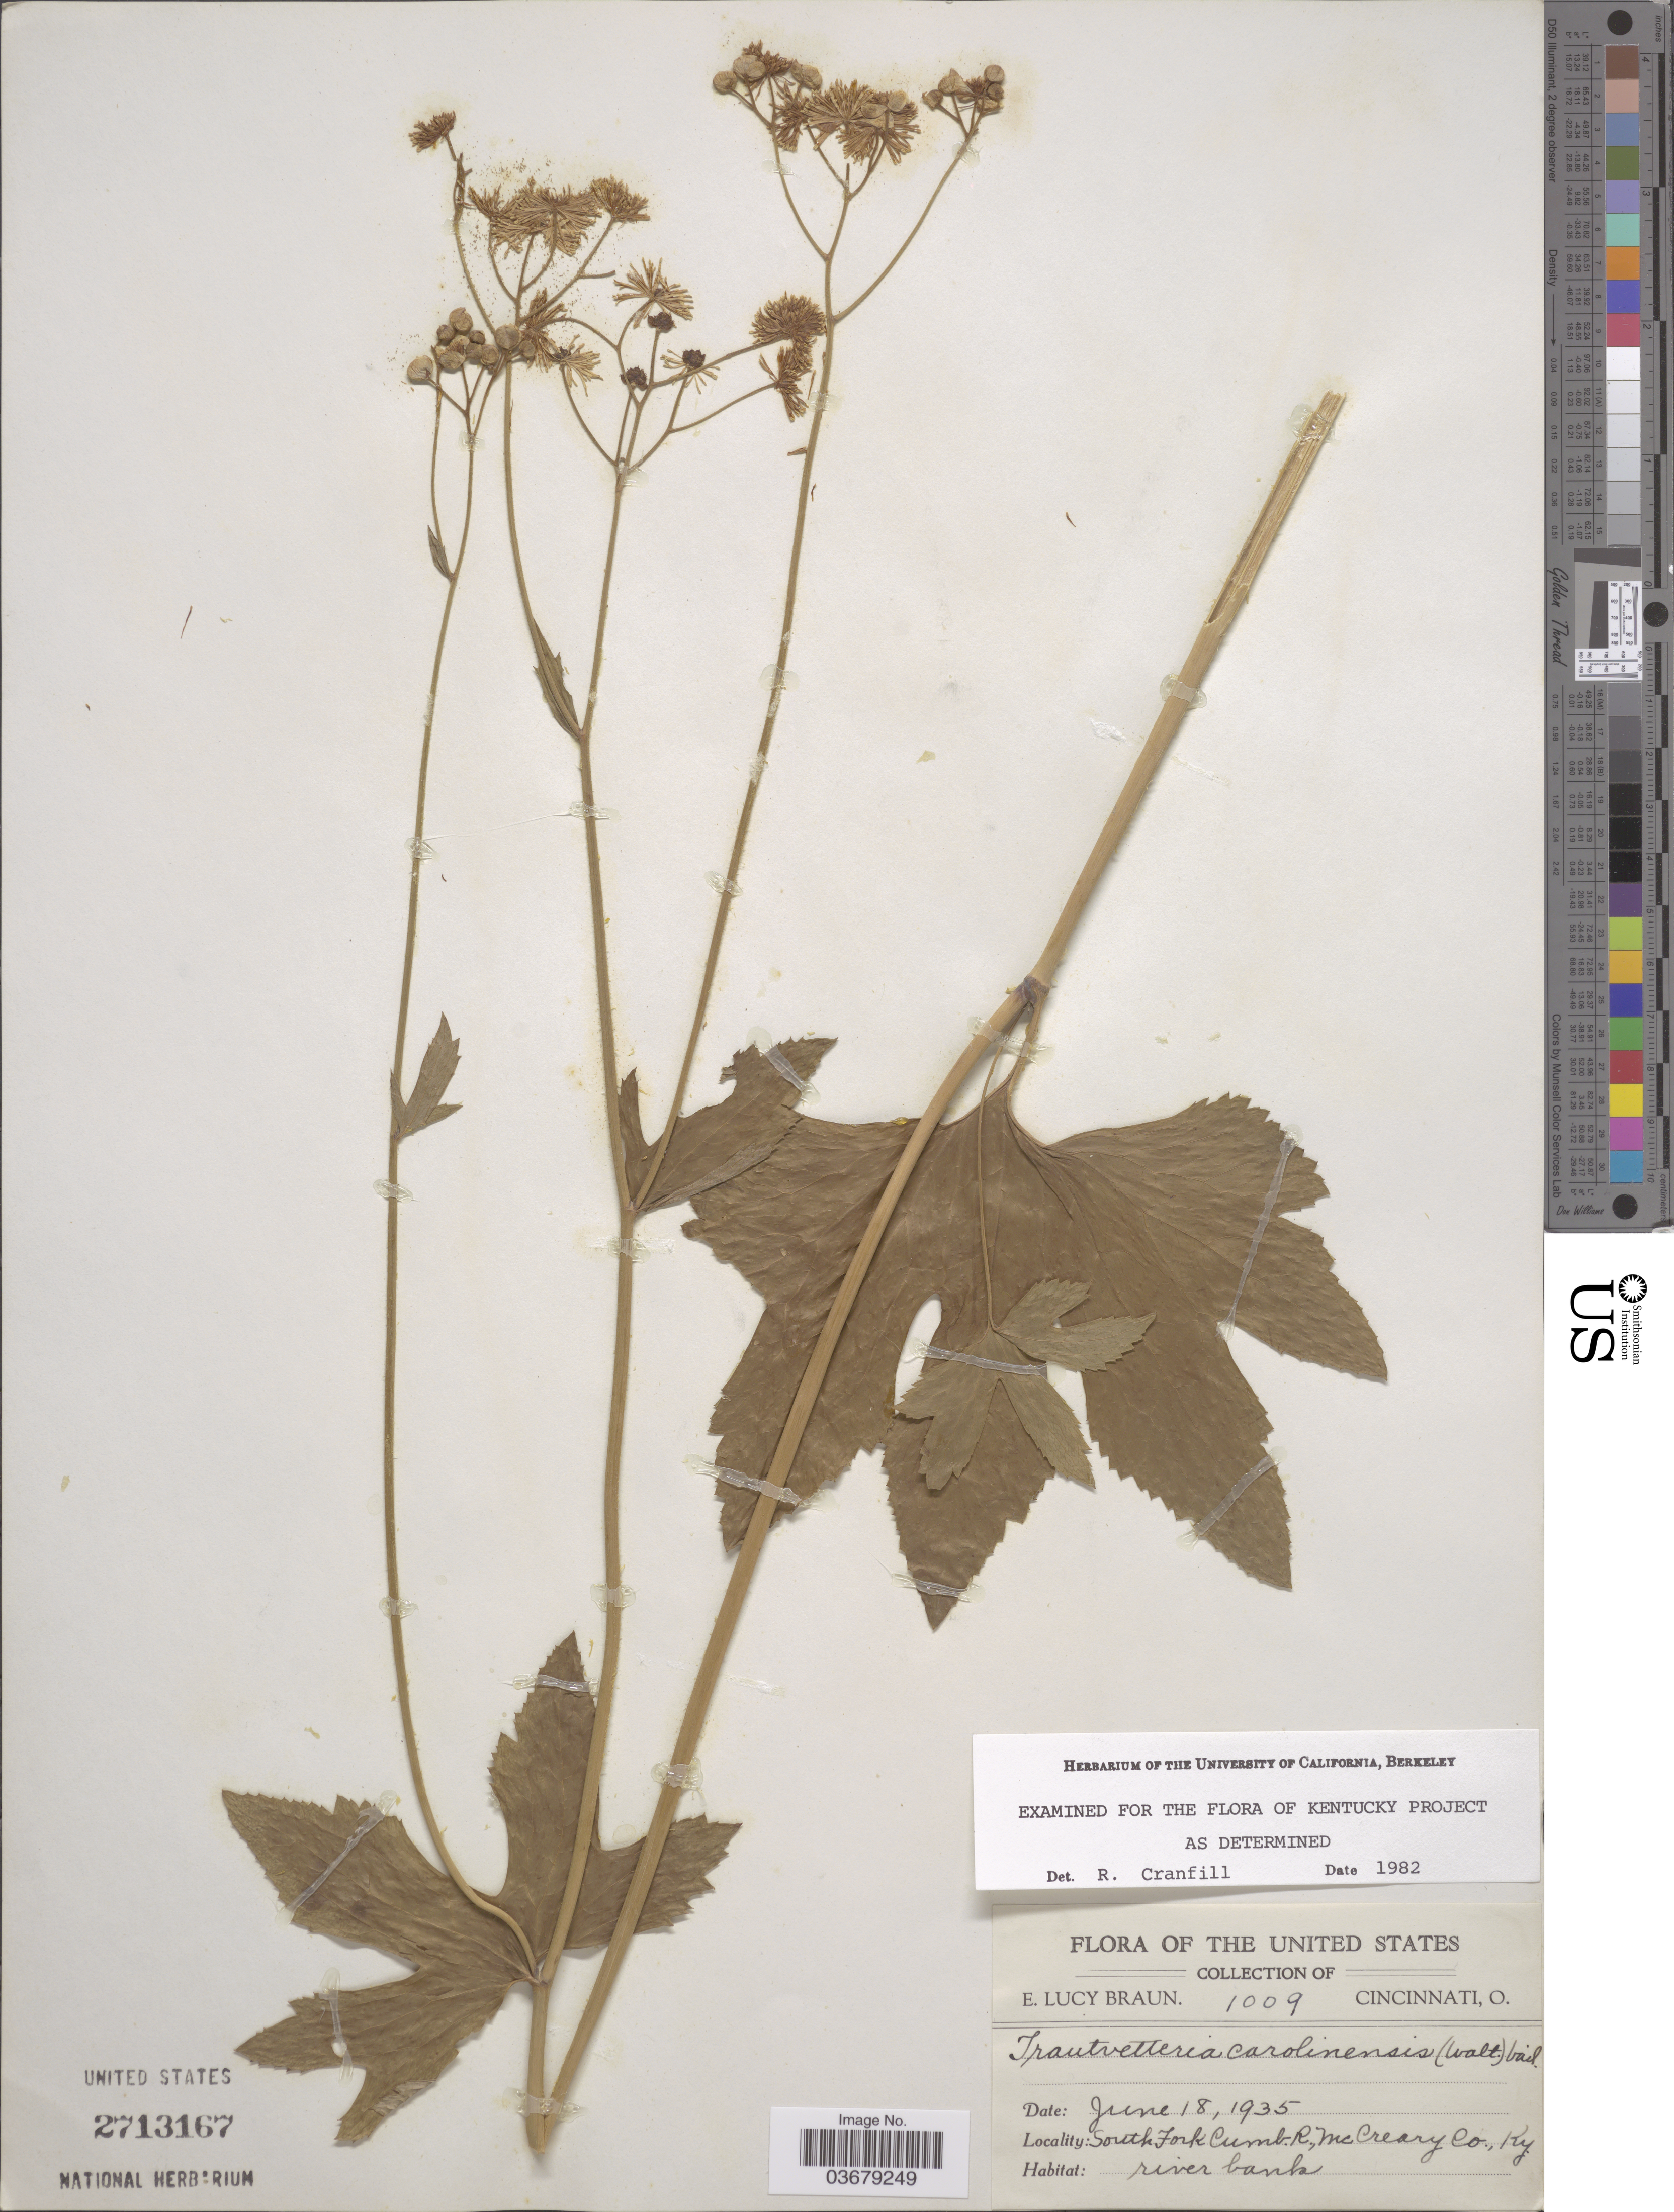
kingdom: Plantae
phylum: Tracheophyta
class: Magnoliopsida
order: Ranunculales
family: Ranunculaceae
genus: Trautvetteria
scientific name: Trautvetteria caroliniensis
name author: (Walter) Vail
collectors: E. L. Braun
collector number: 1009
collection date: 1935-06-18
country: United States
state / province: Kentucky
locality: South Fork Cumb. R., McCreary Co.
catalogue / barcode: US 2713167